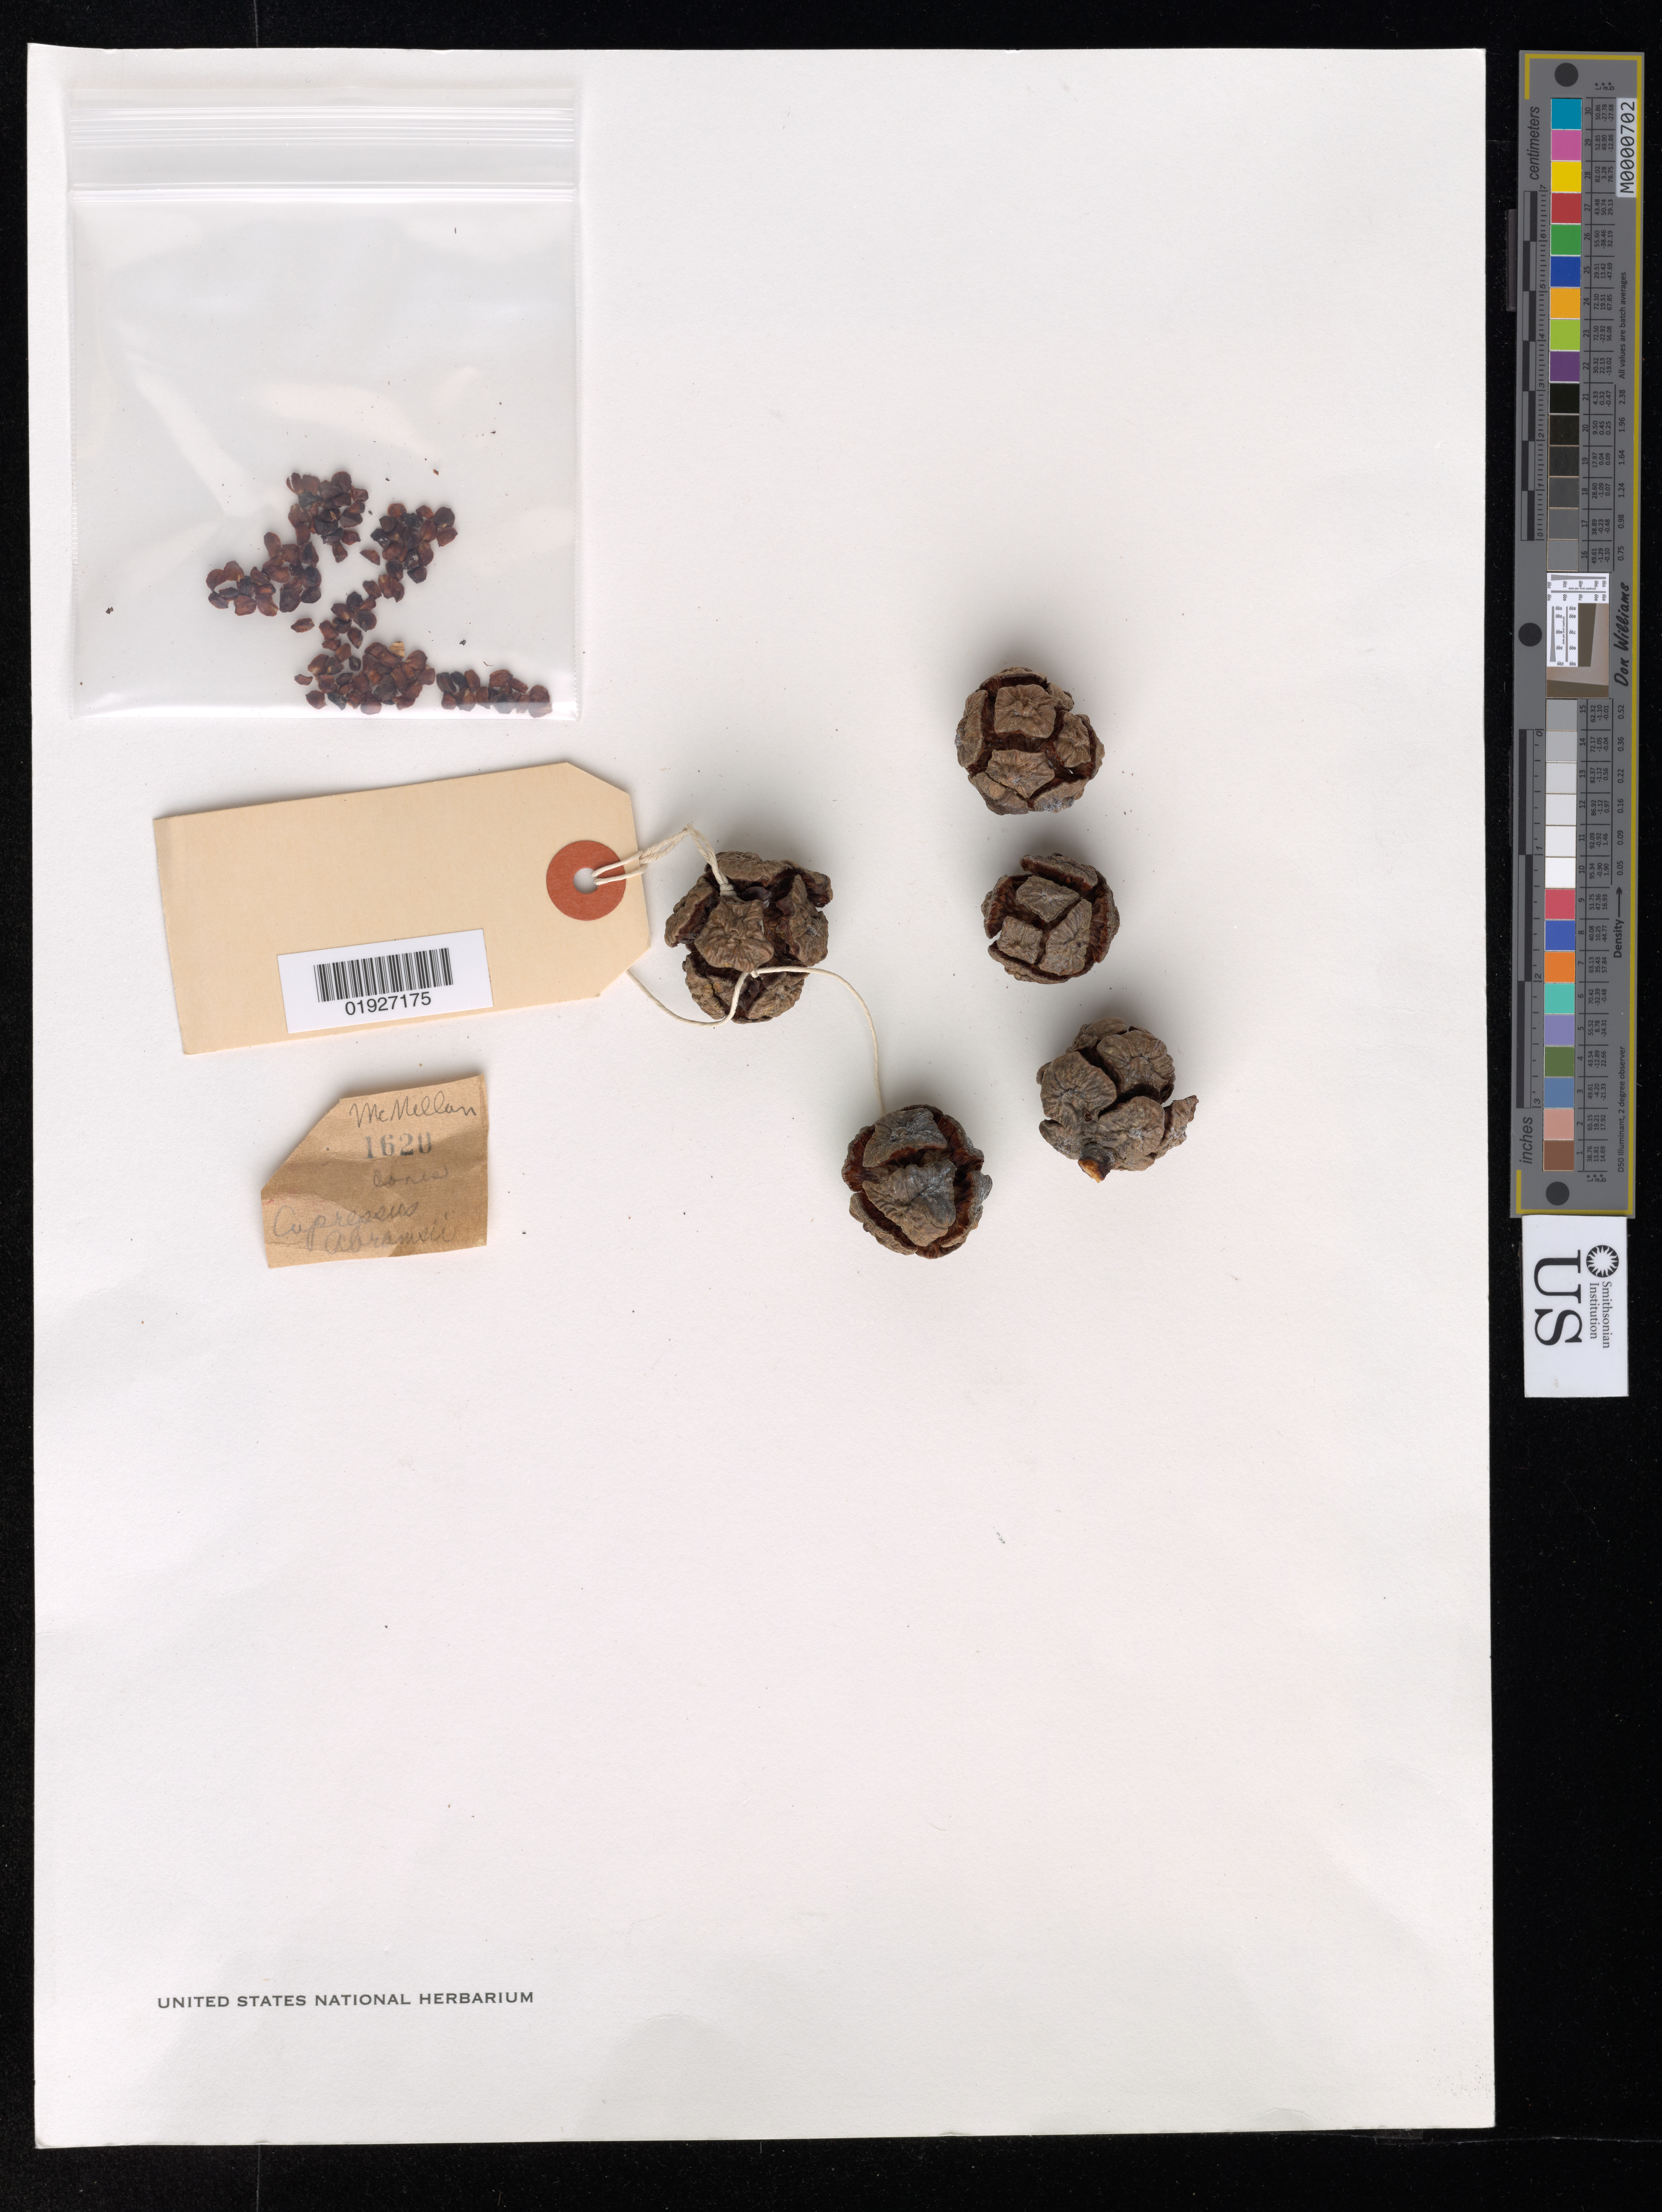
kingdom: Plantae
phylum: Tracheophyta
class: Pinopsida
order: Pinales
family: Cupressaceae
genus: Hesperocyparis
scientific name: Hesperocyparis goveniana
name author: (Gordon) Bartel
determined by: (US) Smithsonian Institution - National Museum of Natural History - Department of Botany (UNITED STATES)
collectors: C. McMillan, P. D. McMillan, R. Bacigalupi, L. R. Heckard & H. Dutton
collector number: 1620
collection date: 1951-09-01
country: United States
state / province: California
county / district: Santa Cruz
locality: Butano Ridge, Santa Cruz Mountains, north of Big Basin (the cypress area includes common corner of sections 11, 12, 13, and 14 of Township 8 South, Range 4 West, Mount Diablo Base and Meridian, Santa Cruz quadrangle), Santa Cruz County